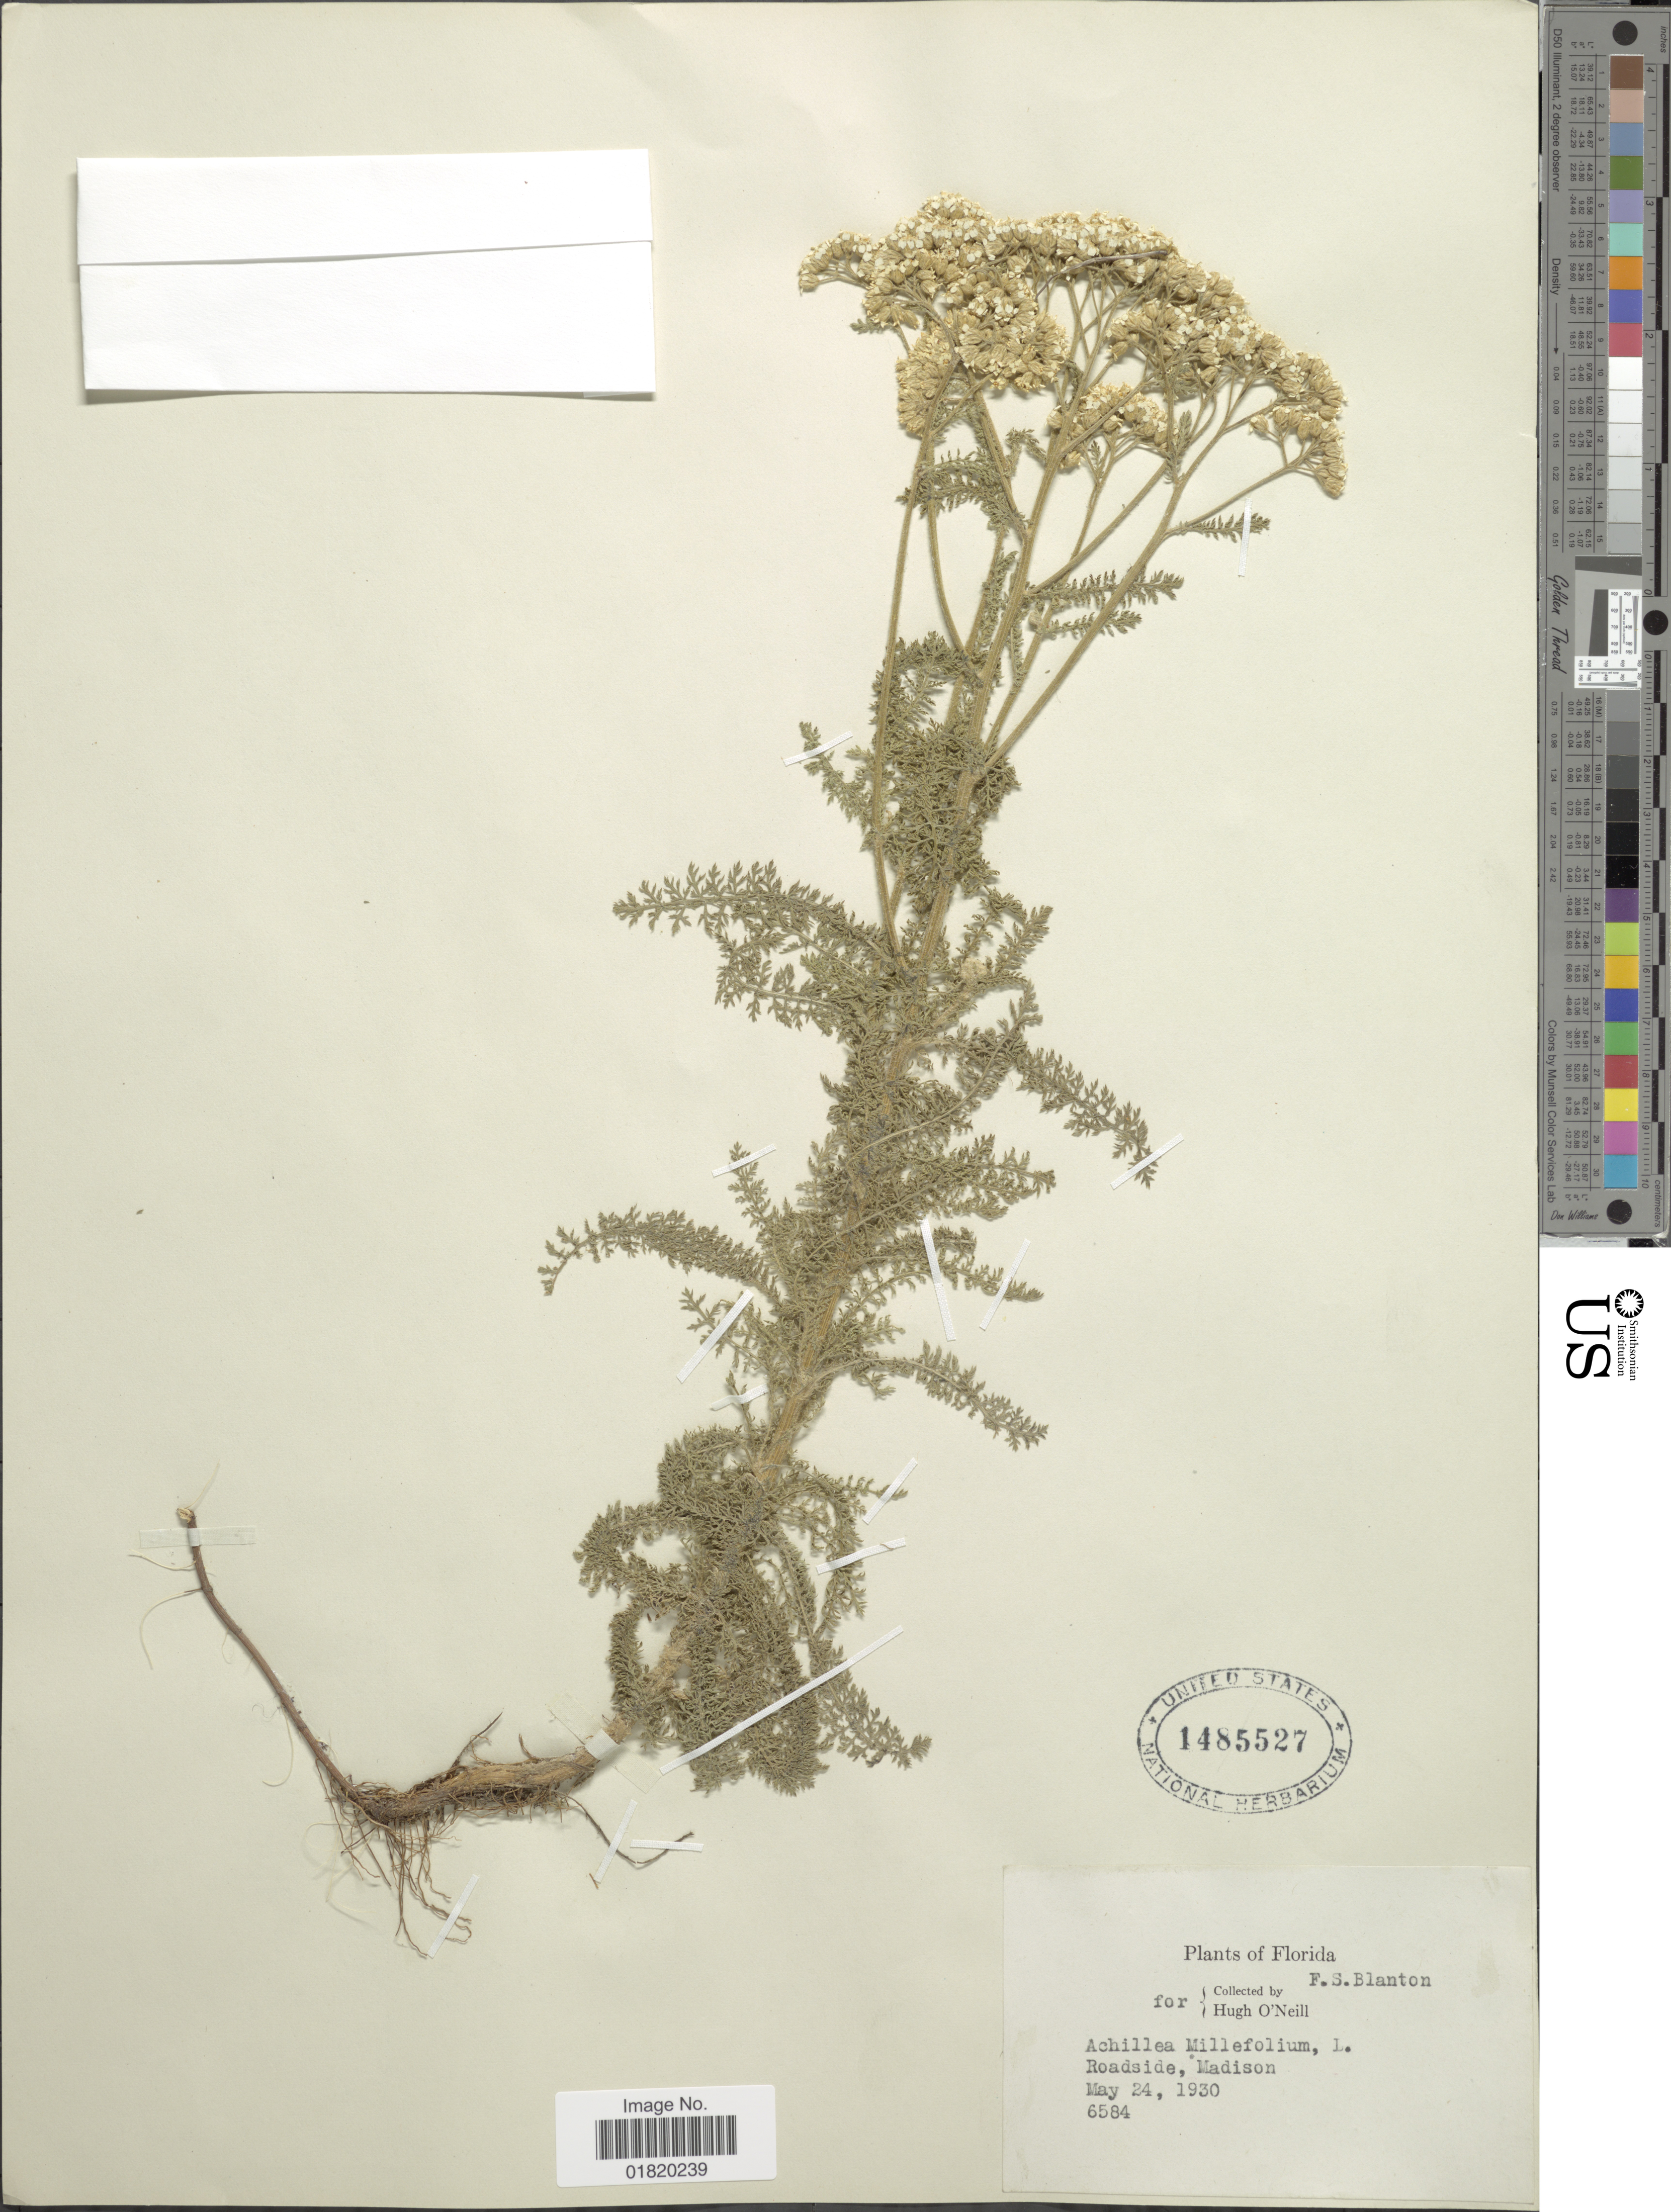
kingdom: Plantae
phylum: Tracheophyta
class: Magnoliopsida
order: Asterales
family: Asteraceae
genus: Achillea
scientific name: Achillea millefolium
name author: L.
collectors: H. O'Neill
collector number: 6584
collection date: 1930-05-24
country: United States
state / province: Florida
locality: Madison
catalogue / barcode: US 1485527